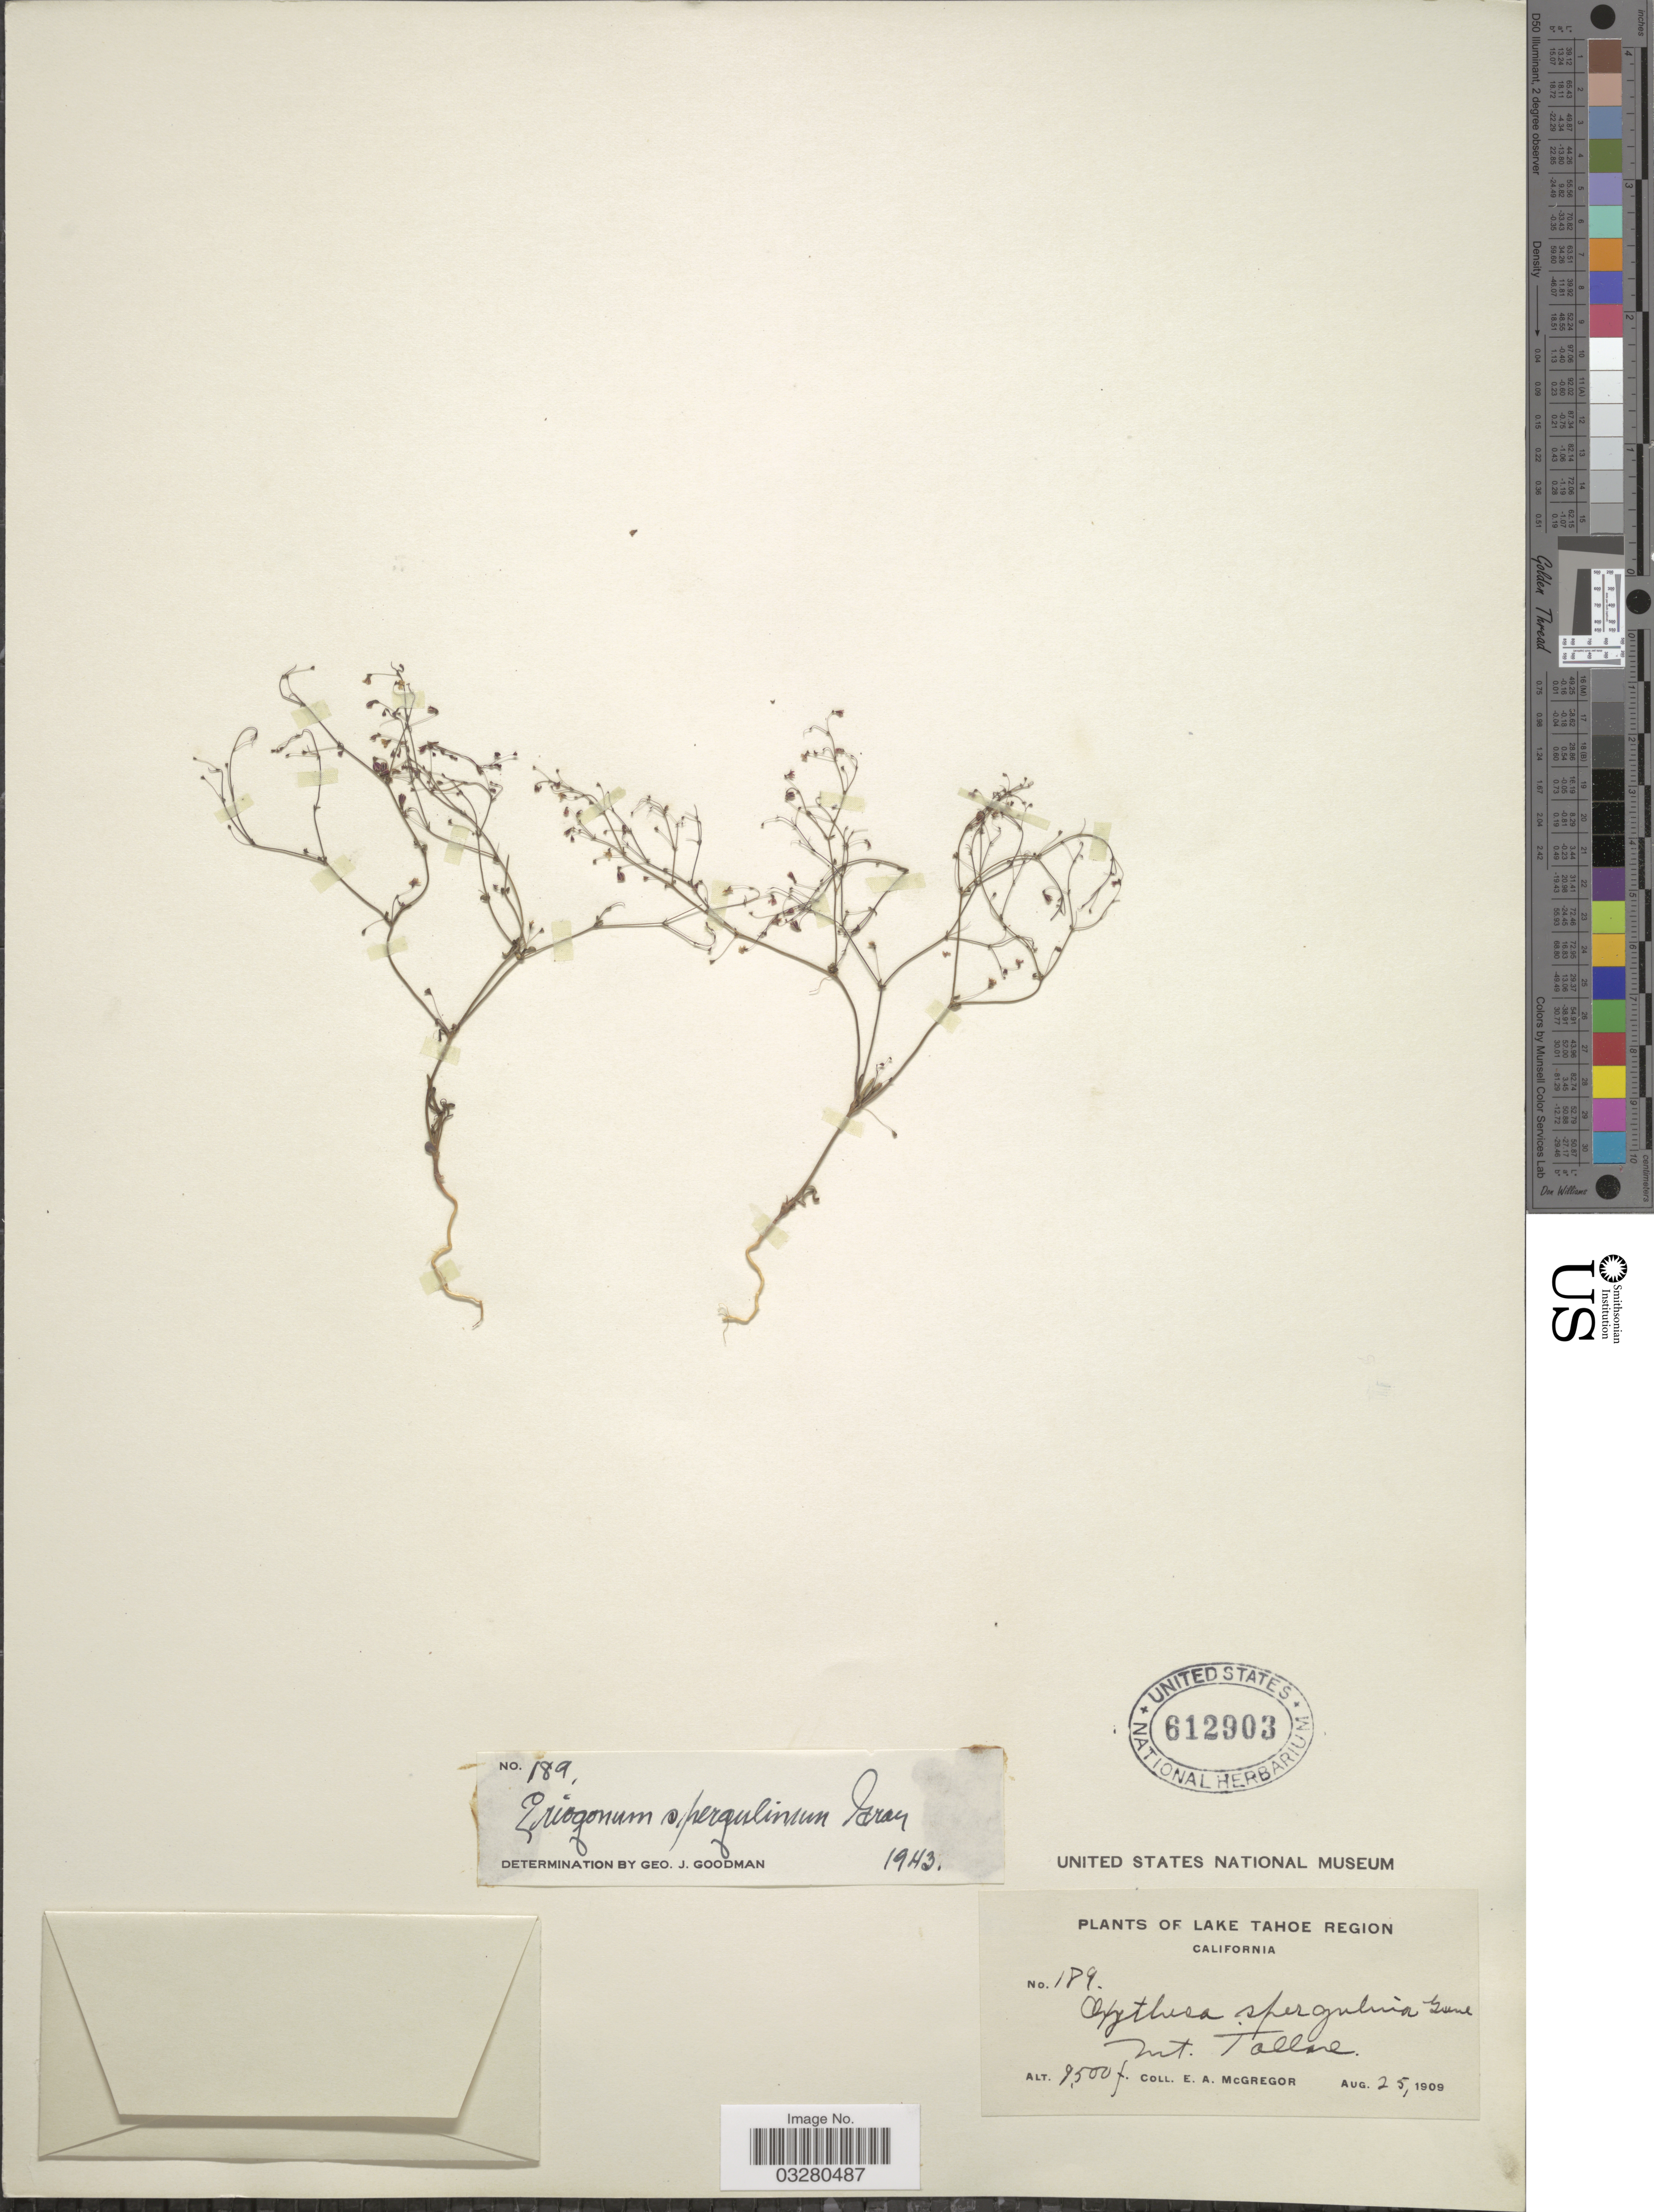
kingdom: Plantae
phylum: Tracheophyta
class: Magnoliopsida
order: Caryophyllales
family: Polygonaceae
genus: Eriogonum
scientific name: Eriogonum spergulinum var. reddingianum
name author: (M.E. Jones) J.T. Howell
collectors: E. A. McGregor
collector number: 189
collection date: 1909-08-25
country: United States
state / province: California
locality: Lake Tahoe Region. Mt. Tallac.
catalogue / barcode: US 612903